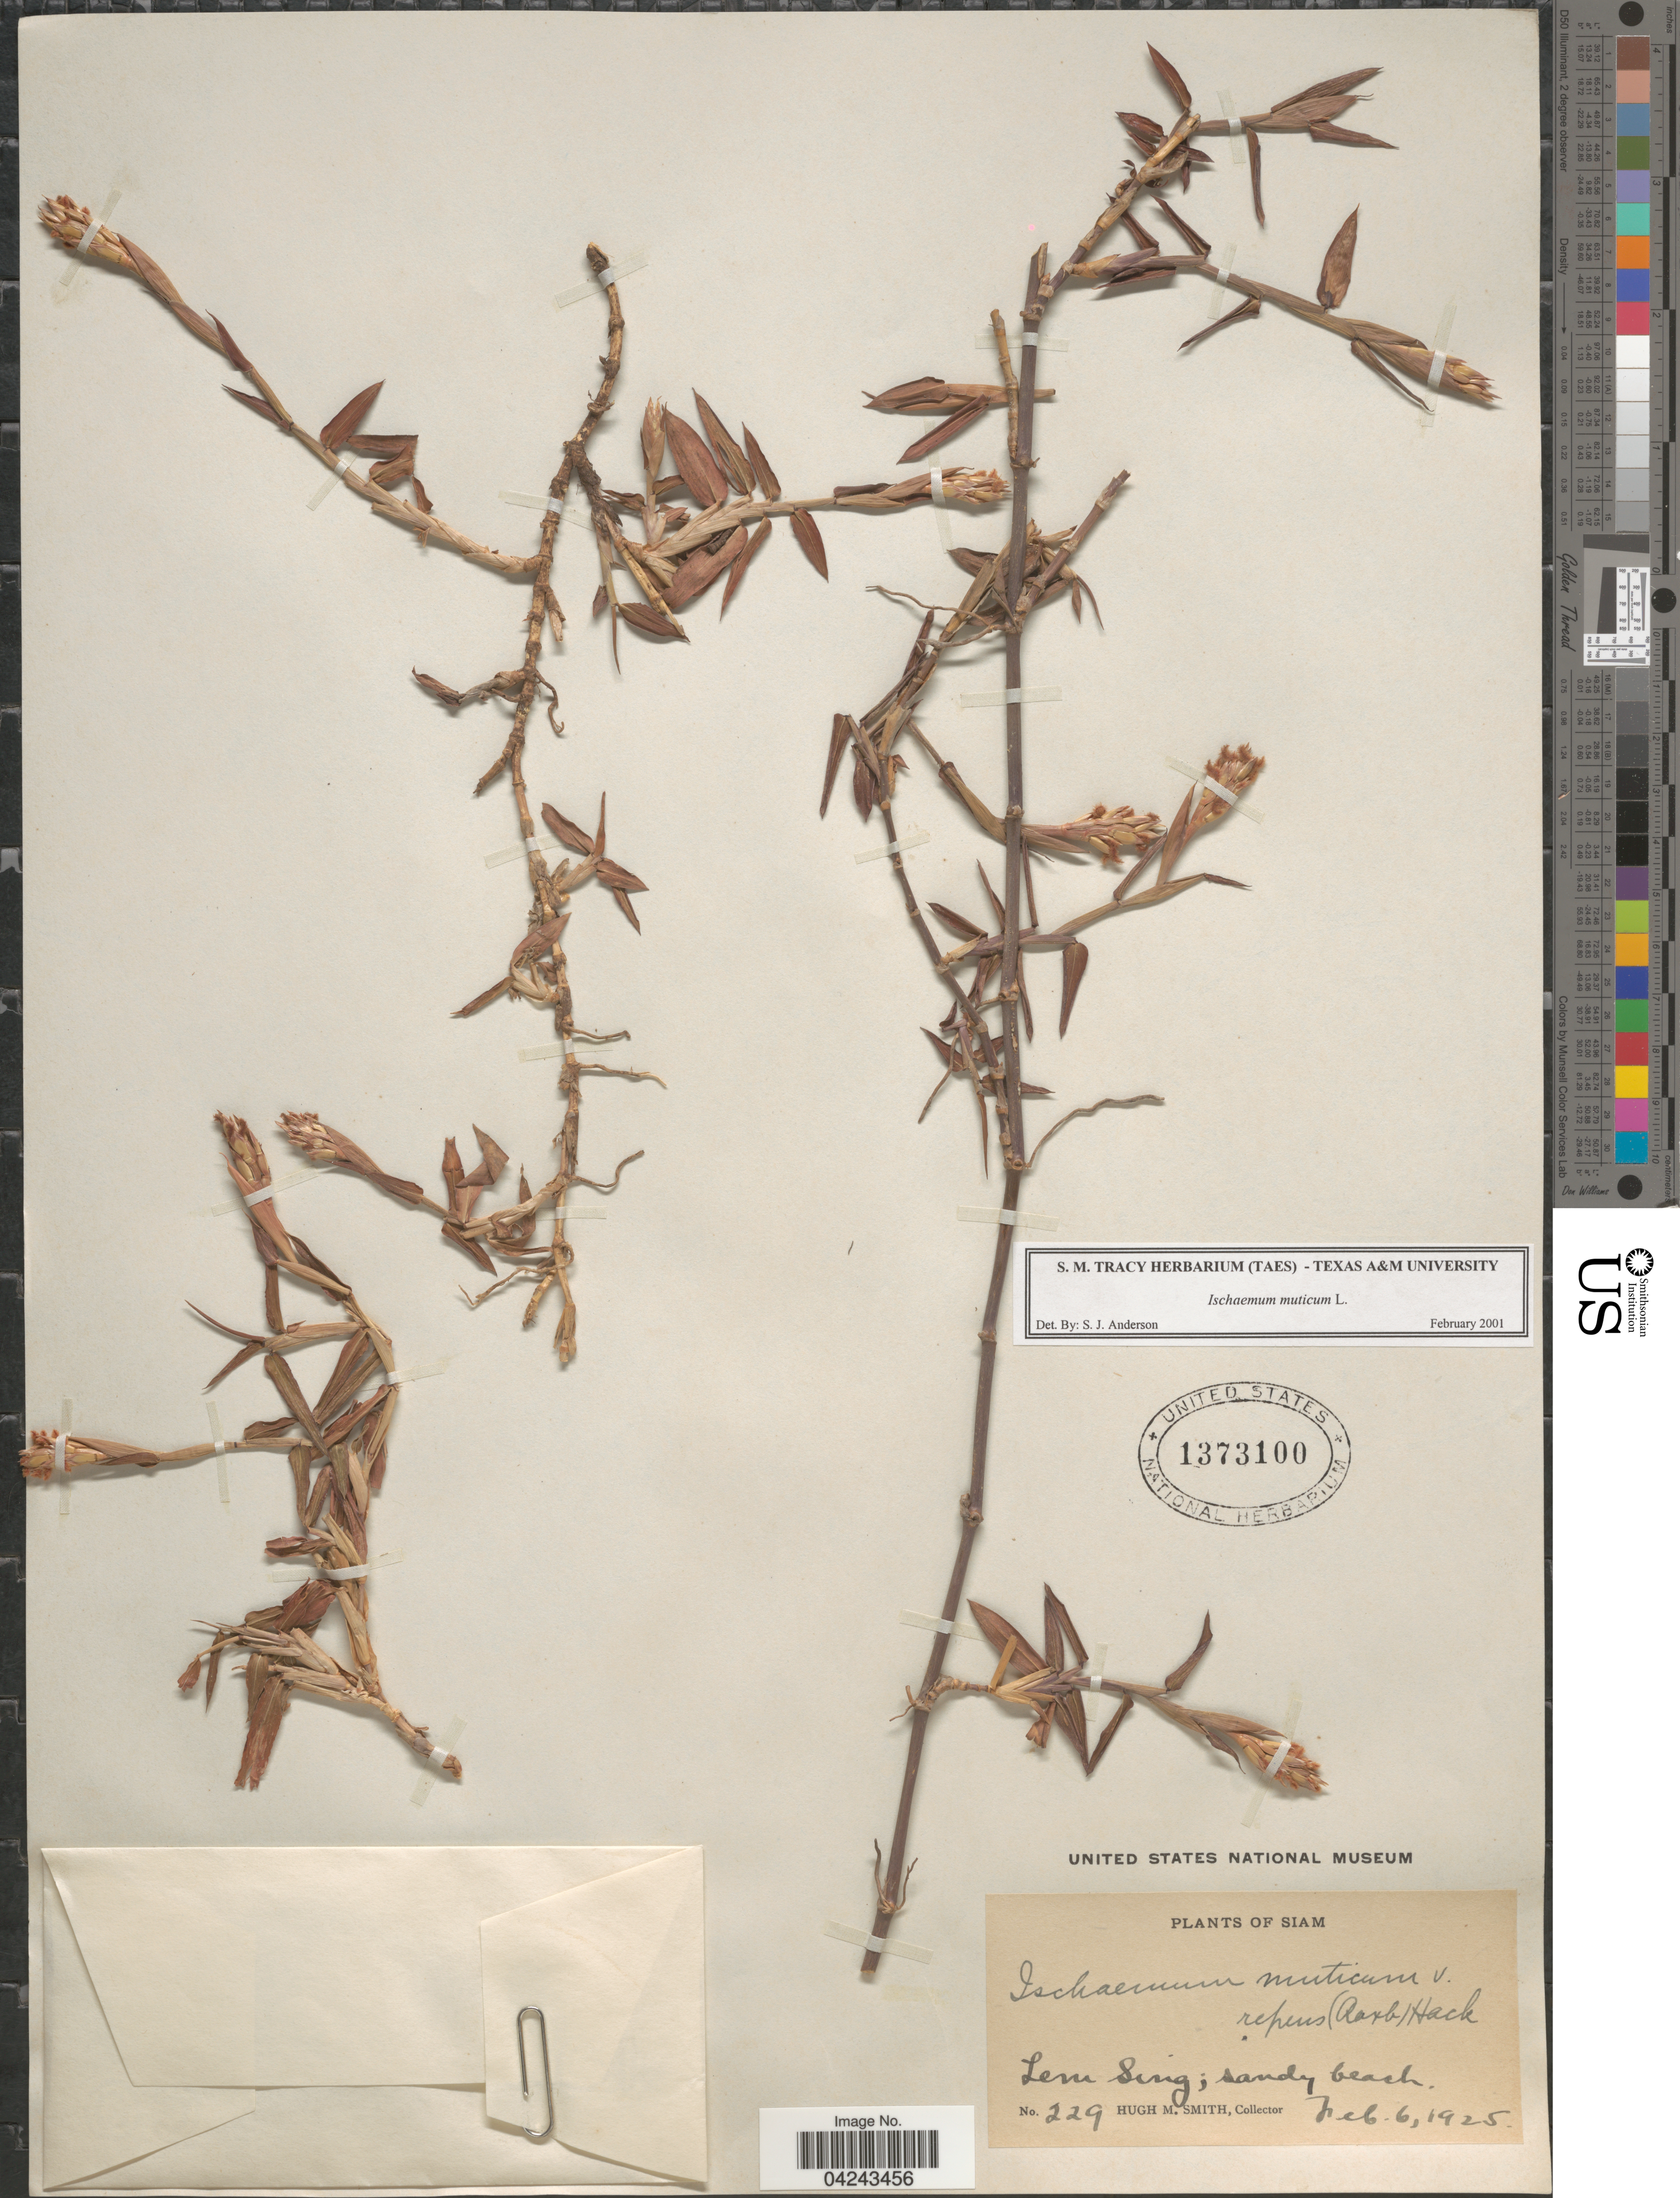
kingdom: Plantae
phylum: Tracheophyta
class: Liliopsida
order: Poales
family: Poaceae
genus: Ischaemum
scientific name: Ischaemum muticum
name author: L.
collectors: H. M. Smith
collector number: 229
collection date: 1925-02-06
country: Thailand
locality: Siam. Lem Sing; sandy beach.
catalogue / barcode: US 1373100